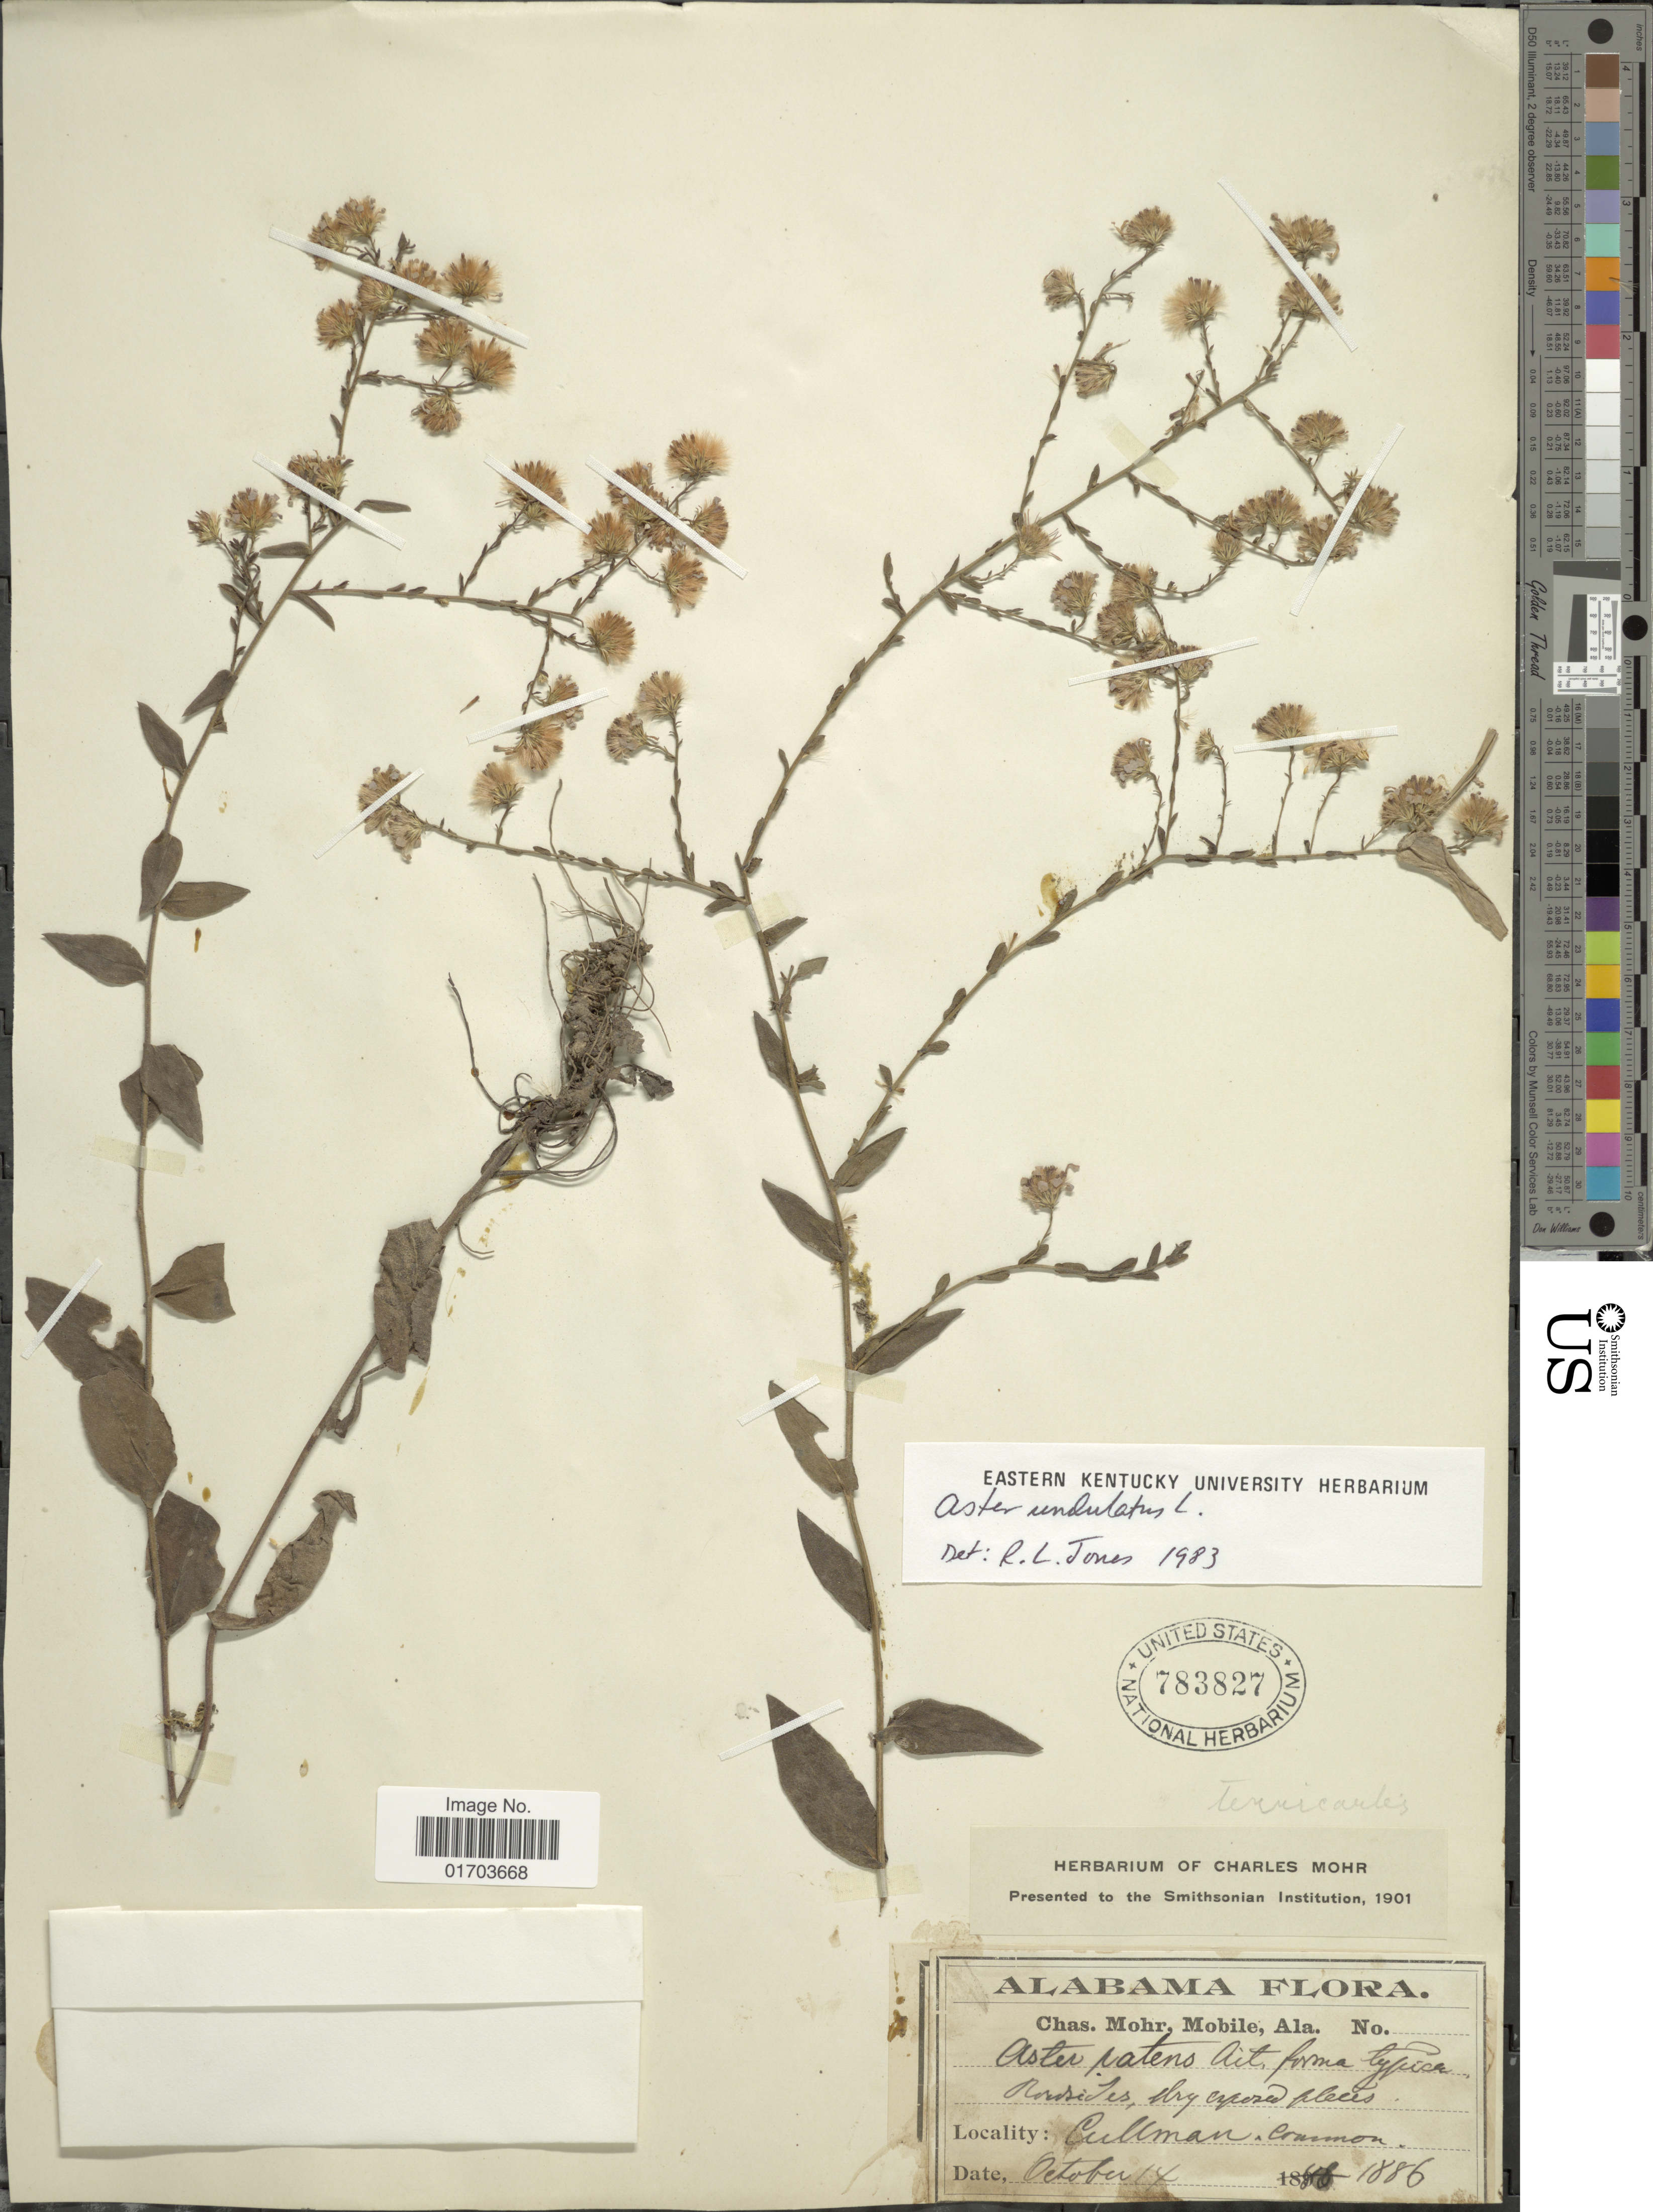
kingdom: Plantae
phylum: Tracheophyta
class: Magnoliopsida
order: Asterales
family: Asteraceae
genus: Symphyotrichum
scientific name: Symphyotrichum undulatum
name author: (L.) G.L. Nesom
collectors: Mohr, C. T. (herbarium)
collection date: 1886-10-14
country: United States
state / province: Alabama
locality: Alabama. Cullman, Common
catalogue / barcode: US 783827